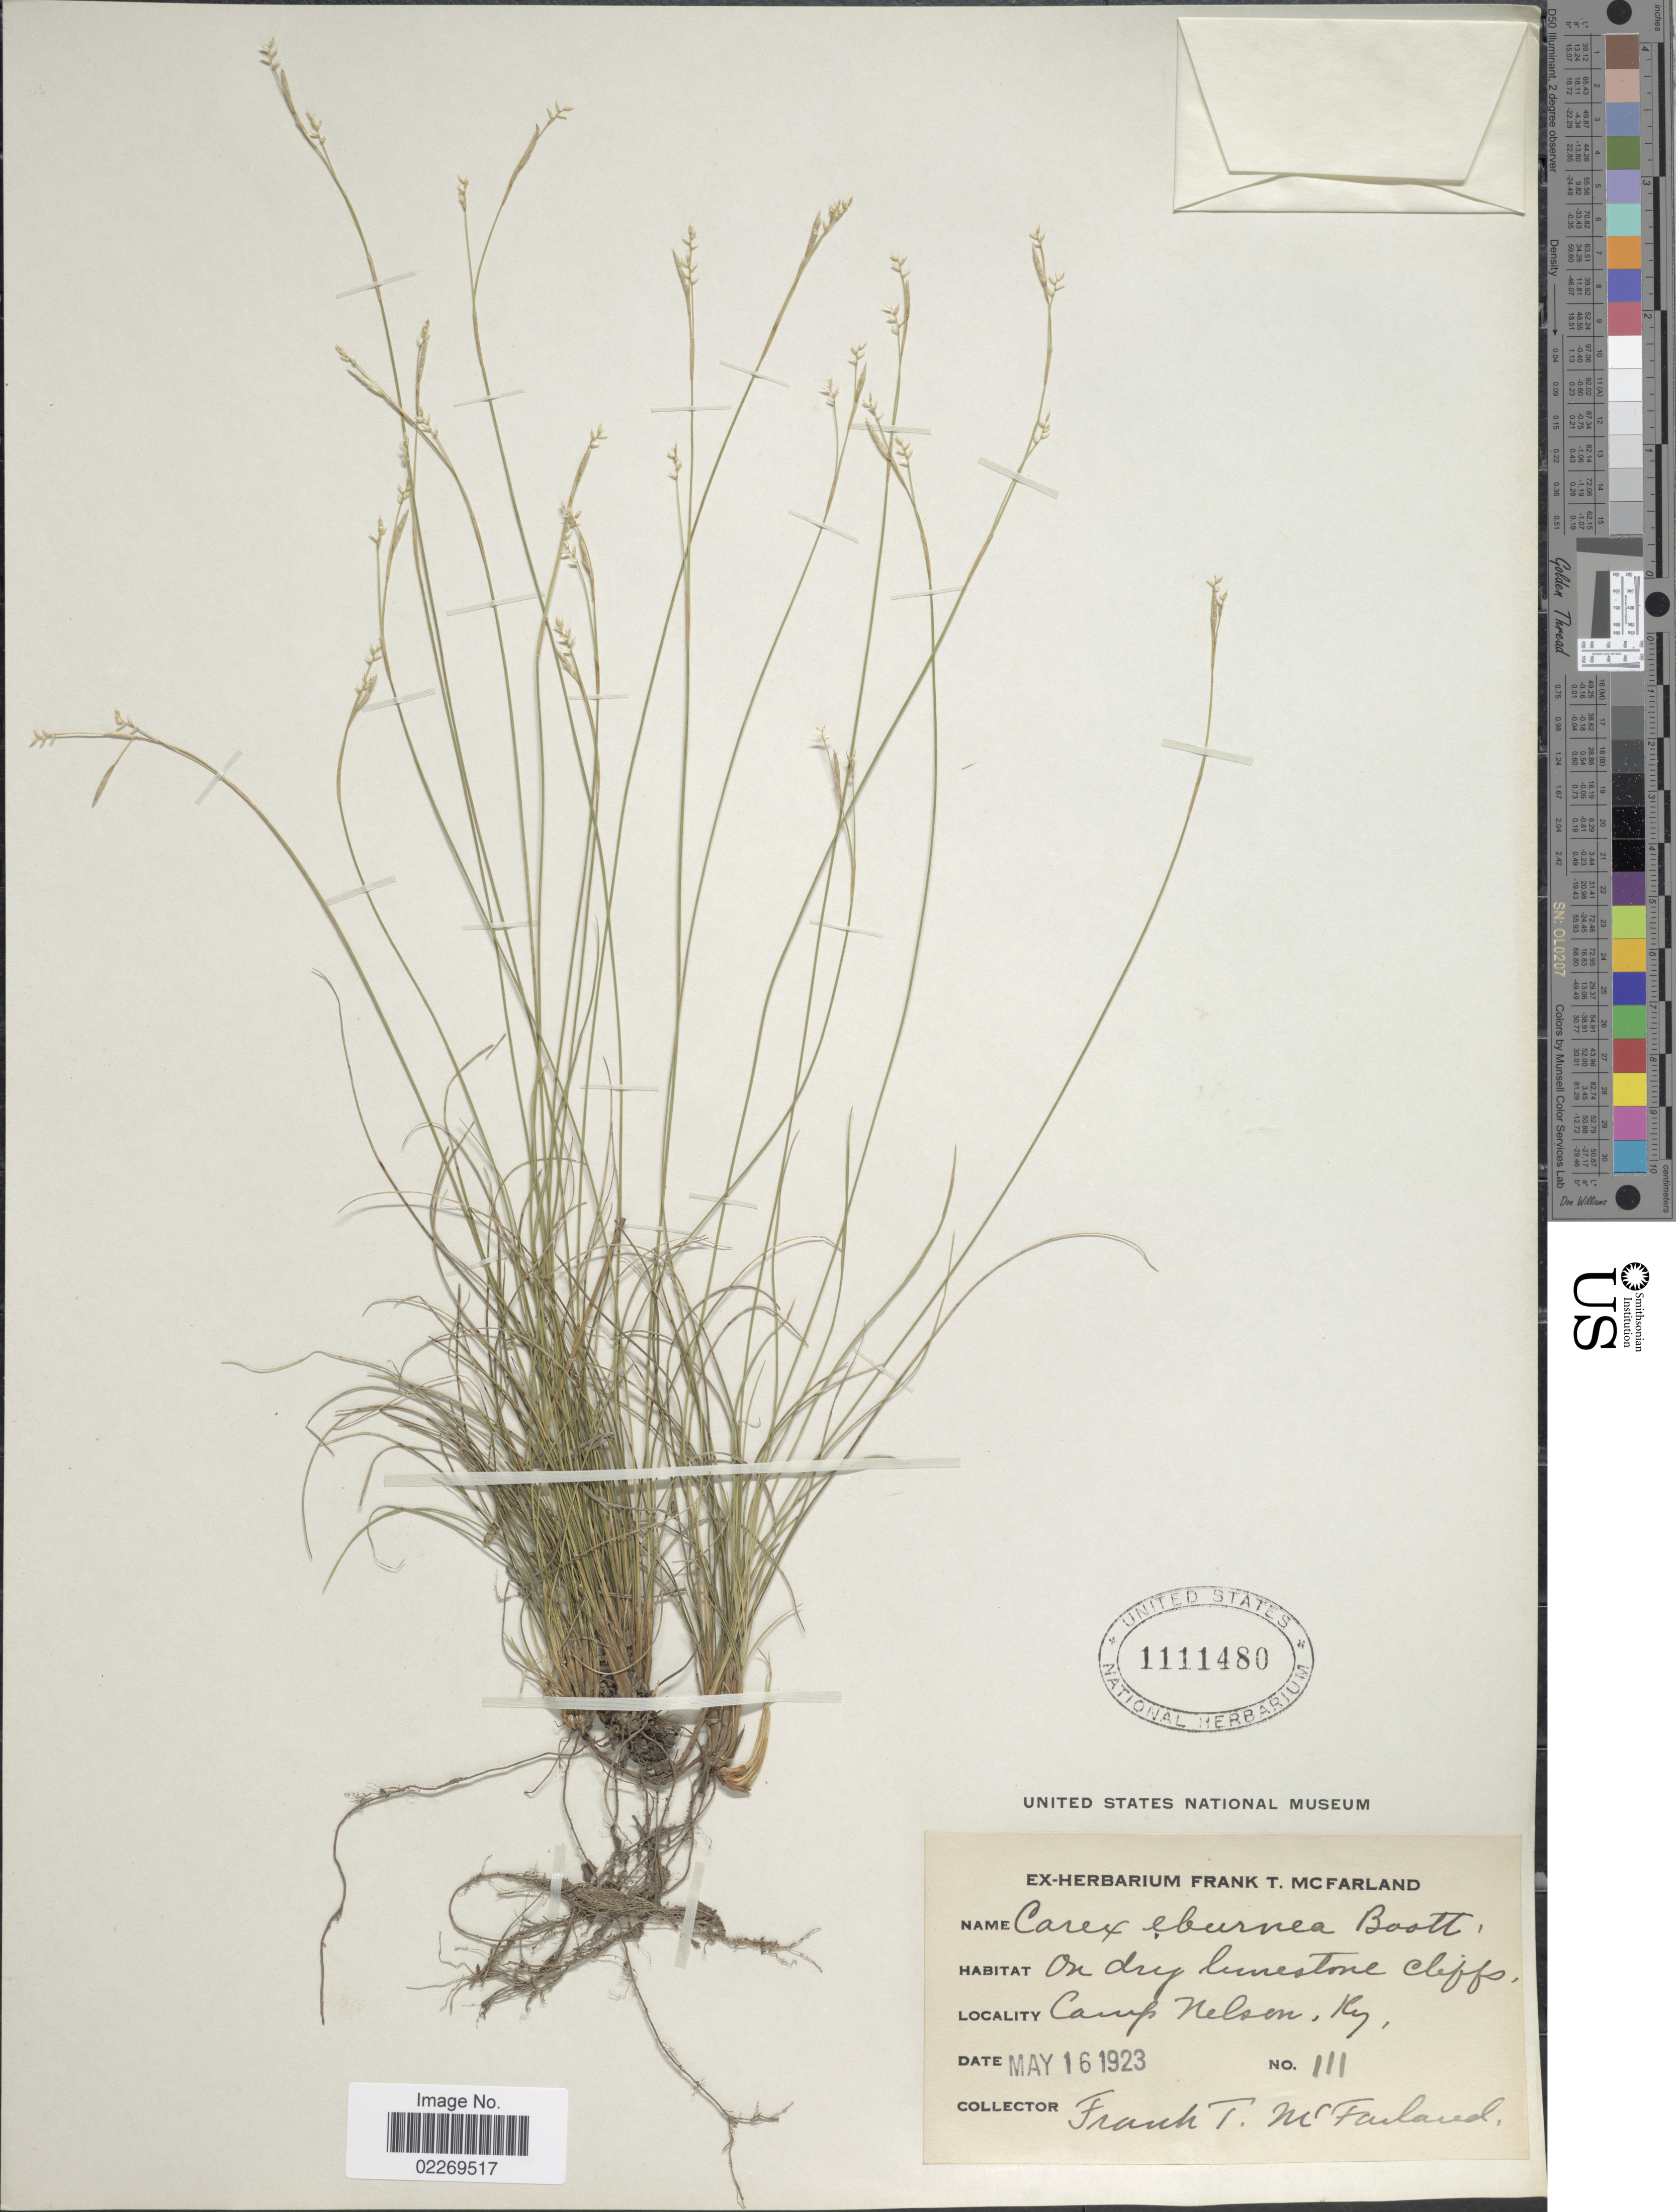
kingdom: Plantae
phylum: Tracheophyta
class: Liliopsida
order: Poales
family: Cyperaceae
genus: Carex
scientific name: Carex eburnea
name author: Boott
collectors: F. McFarland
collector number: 111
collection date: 1923-05-16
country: United States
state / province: Kentucky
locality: Camp Nelson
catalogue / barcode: US 1111480